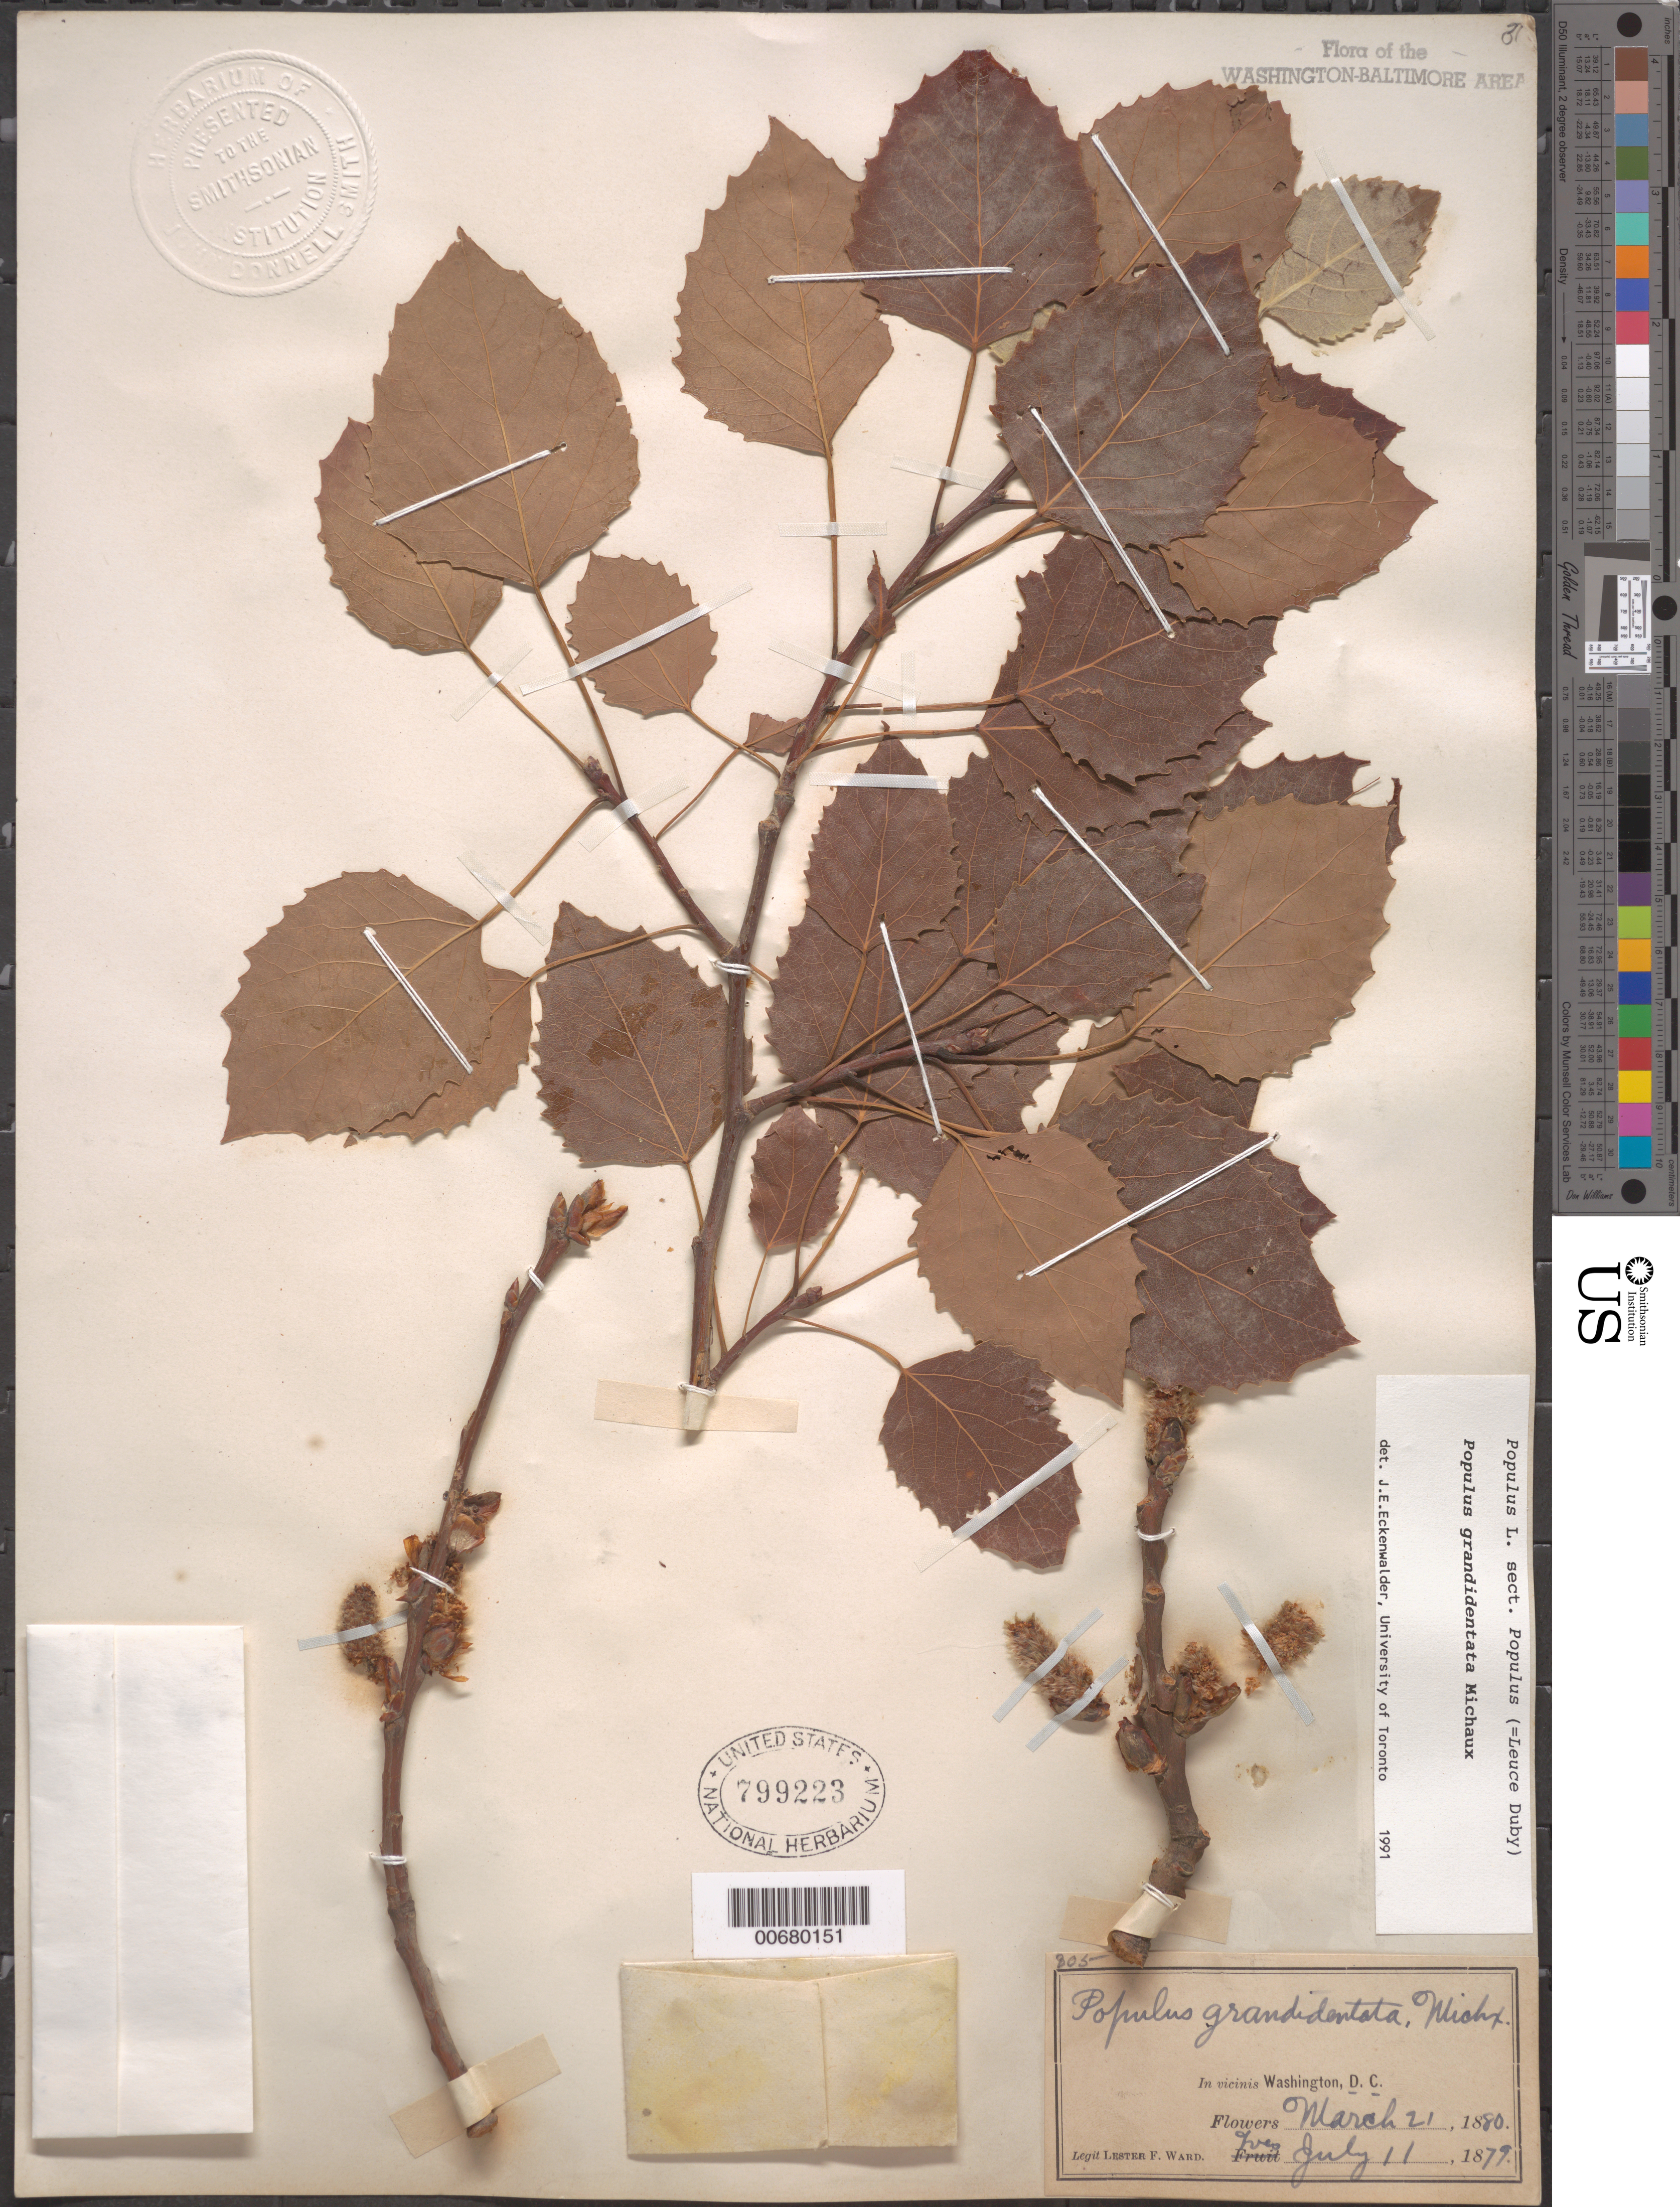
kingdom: Plantae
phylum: Tracheophyta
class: Magnoliopsida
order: Malpighiales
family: Salicaceae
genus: Populus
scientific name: Populus grandidentata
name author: Michx.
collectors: L. F. Ward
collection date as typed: July 11 1879 (Leaves) and March 21 1880 (Flowers)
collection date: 1879-07-11,1880-03-21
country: United States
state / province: District of Columbia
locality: Near Washington D.C.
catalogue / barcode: US 799223